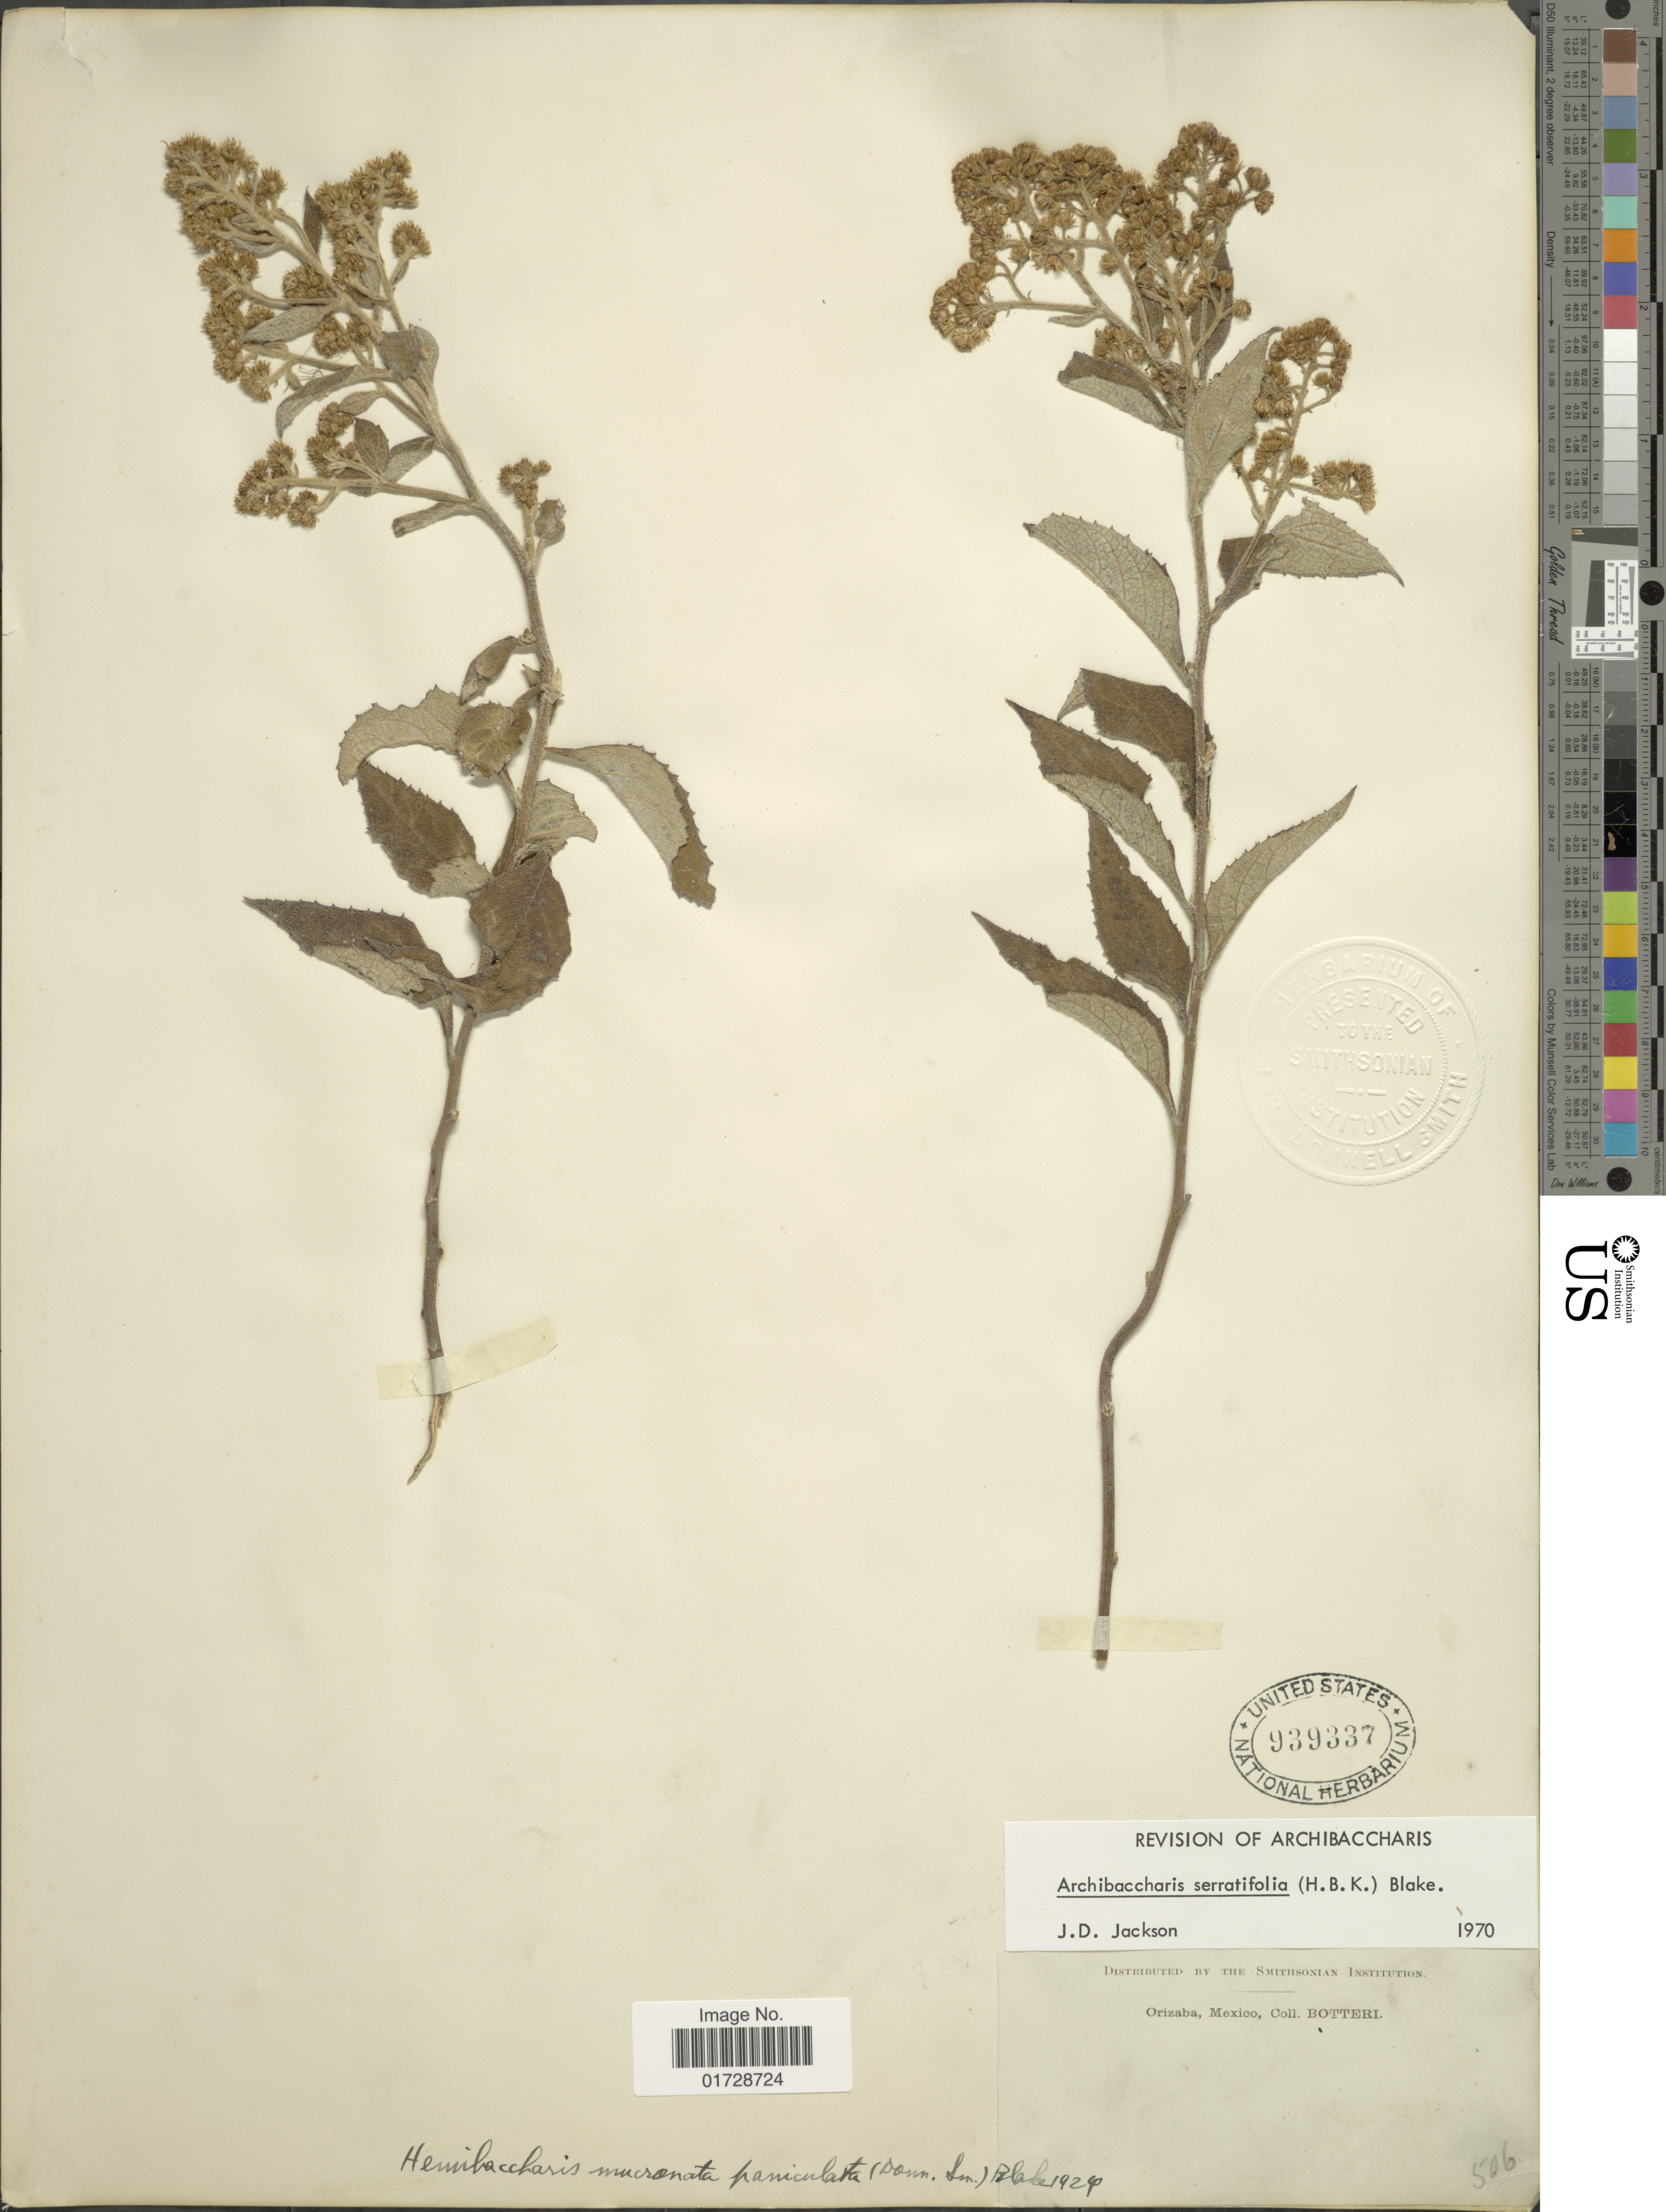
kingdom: Plantae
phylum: Tracheophyta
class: Magnoliopsida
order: Asterales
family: Asteraceae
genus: Archibaccharis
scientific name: Archibaccharis serratifolia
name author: (Kunth) S.F. Blake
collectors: -. Botteri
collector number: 506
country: Mexico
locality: Orizaba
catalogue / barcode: US 939337